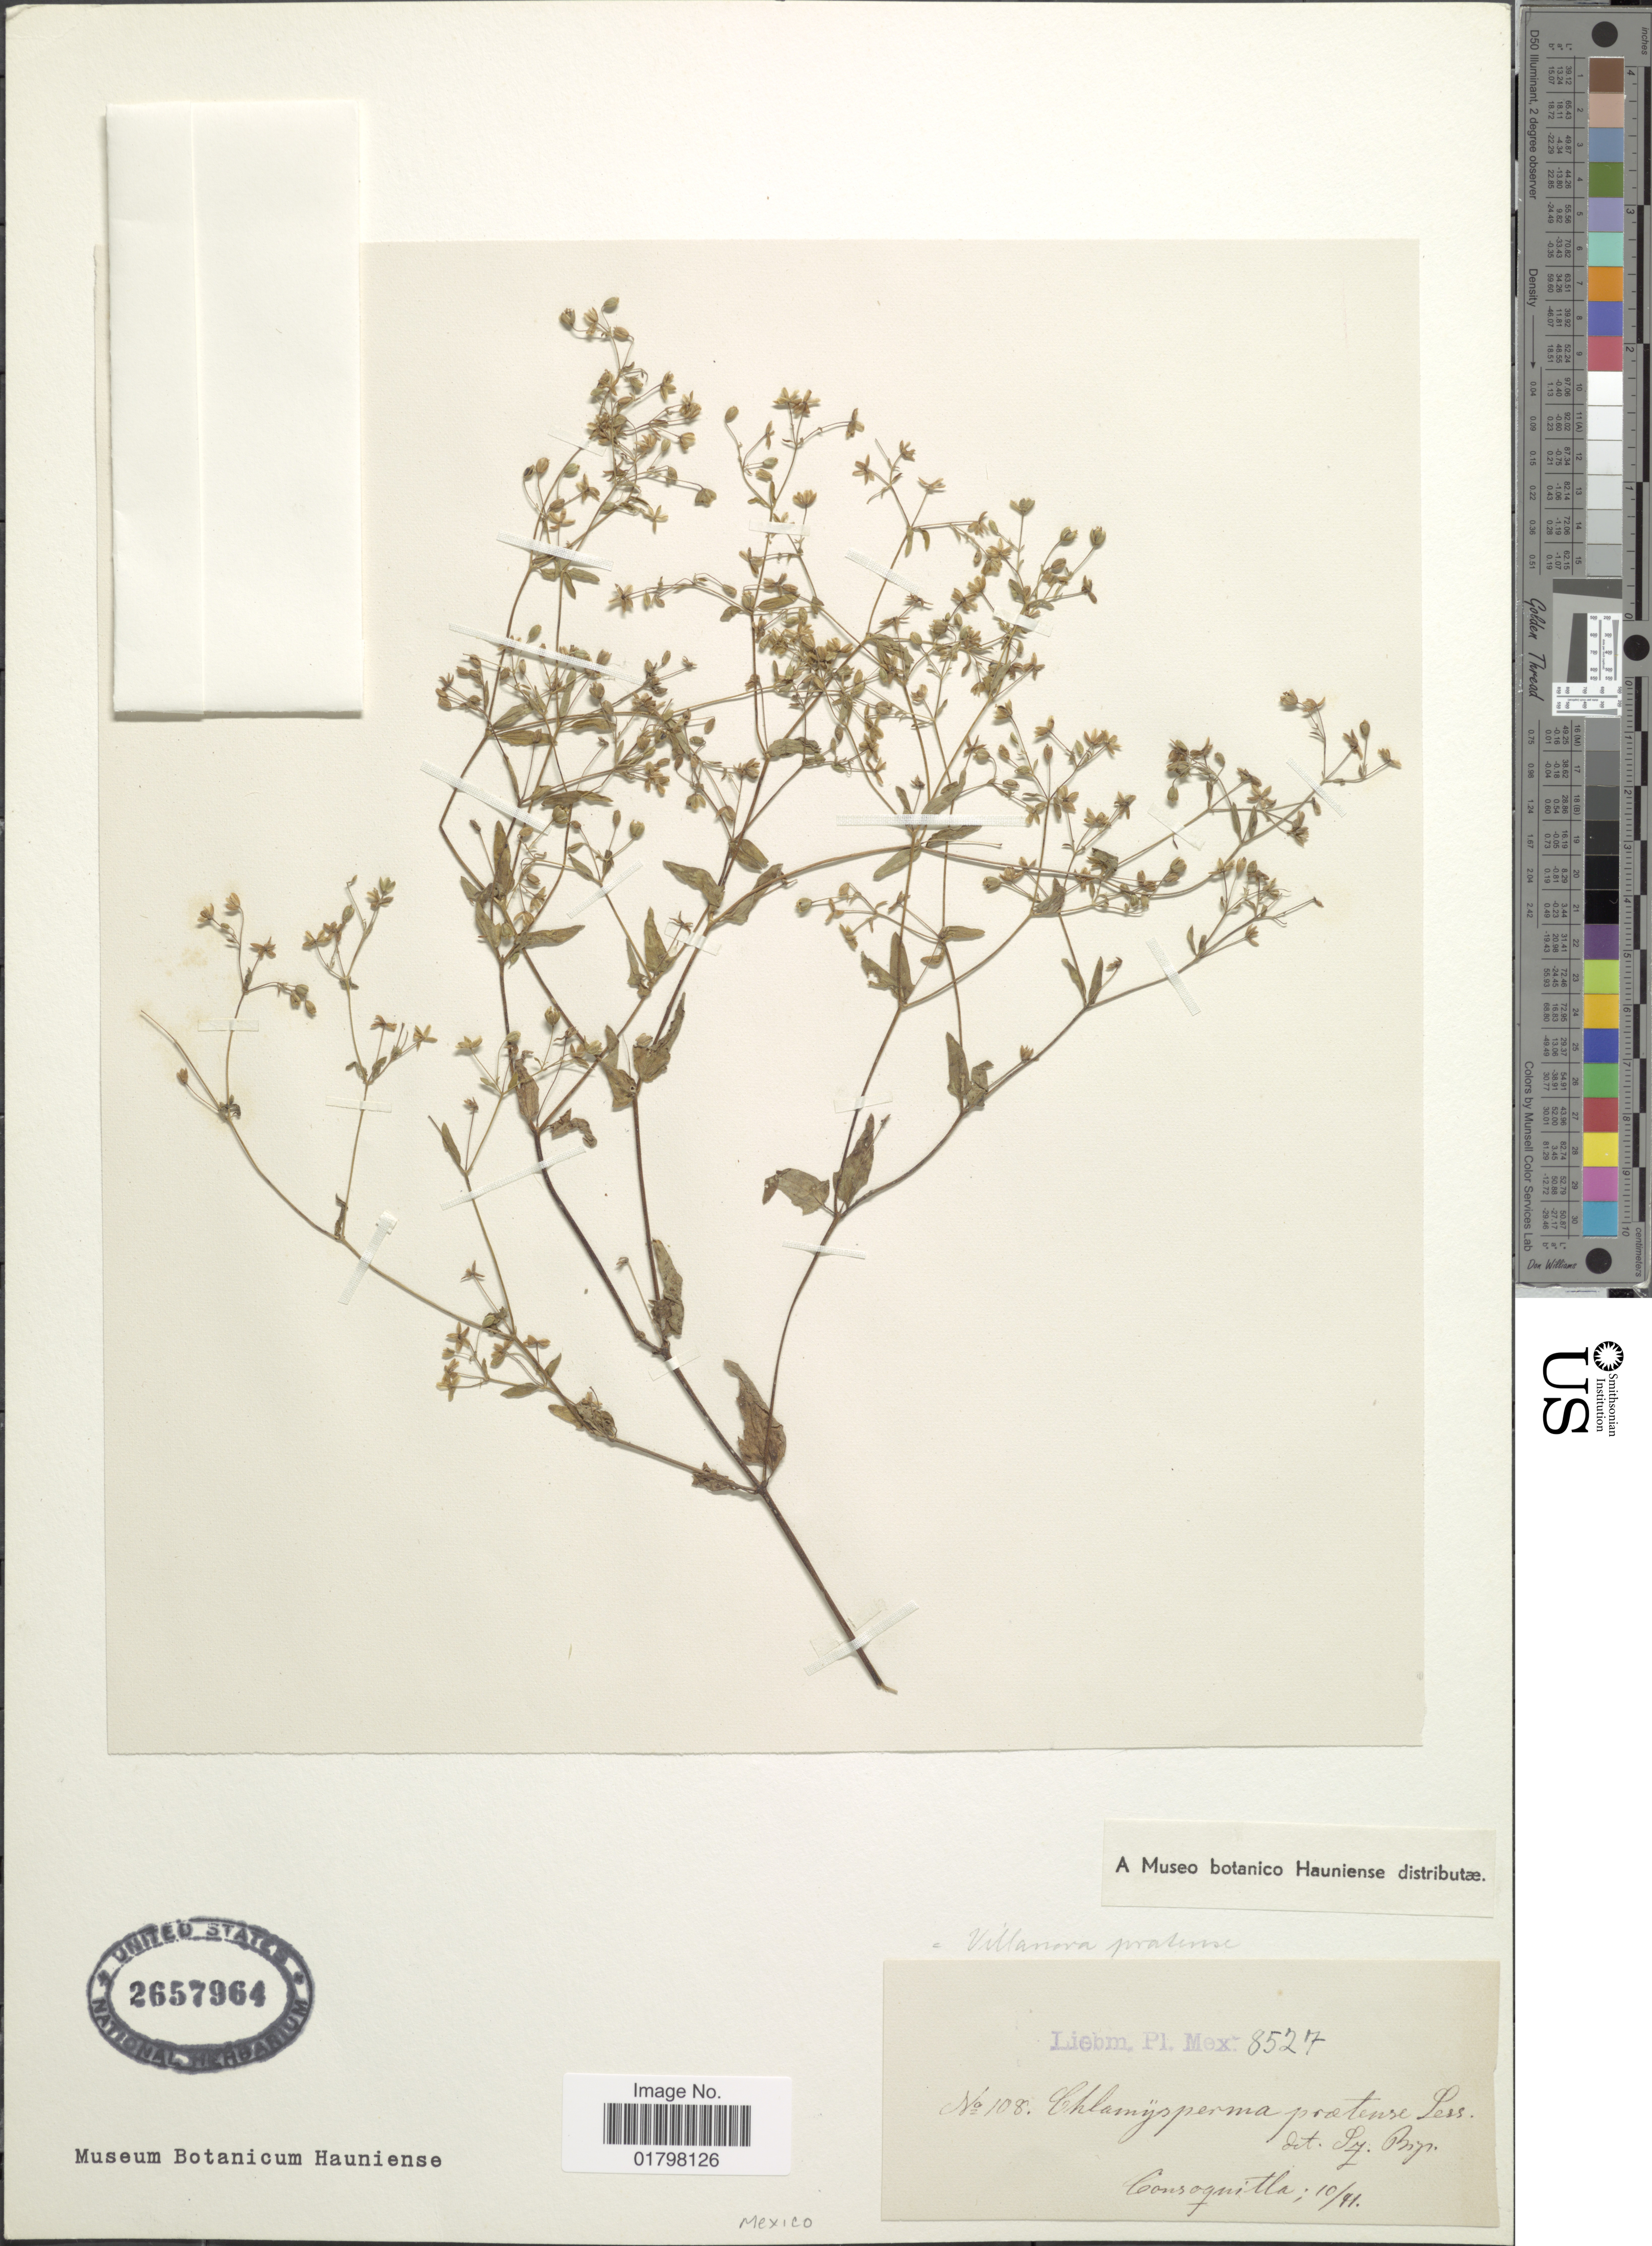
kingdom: Plantae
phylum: Tracheophyta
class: Magnoliopsida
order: Asterales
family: Asteraceae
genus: Galeana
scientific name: Galeana pratensis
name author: (Kunth) Rydb.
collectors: Liebmann, --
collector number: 108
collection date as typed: Transcribed d/m/y: /10/91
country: Mexico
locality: Consoquitla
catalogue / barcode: US 2657964